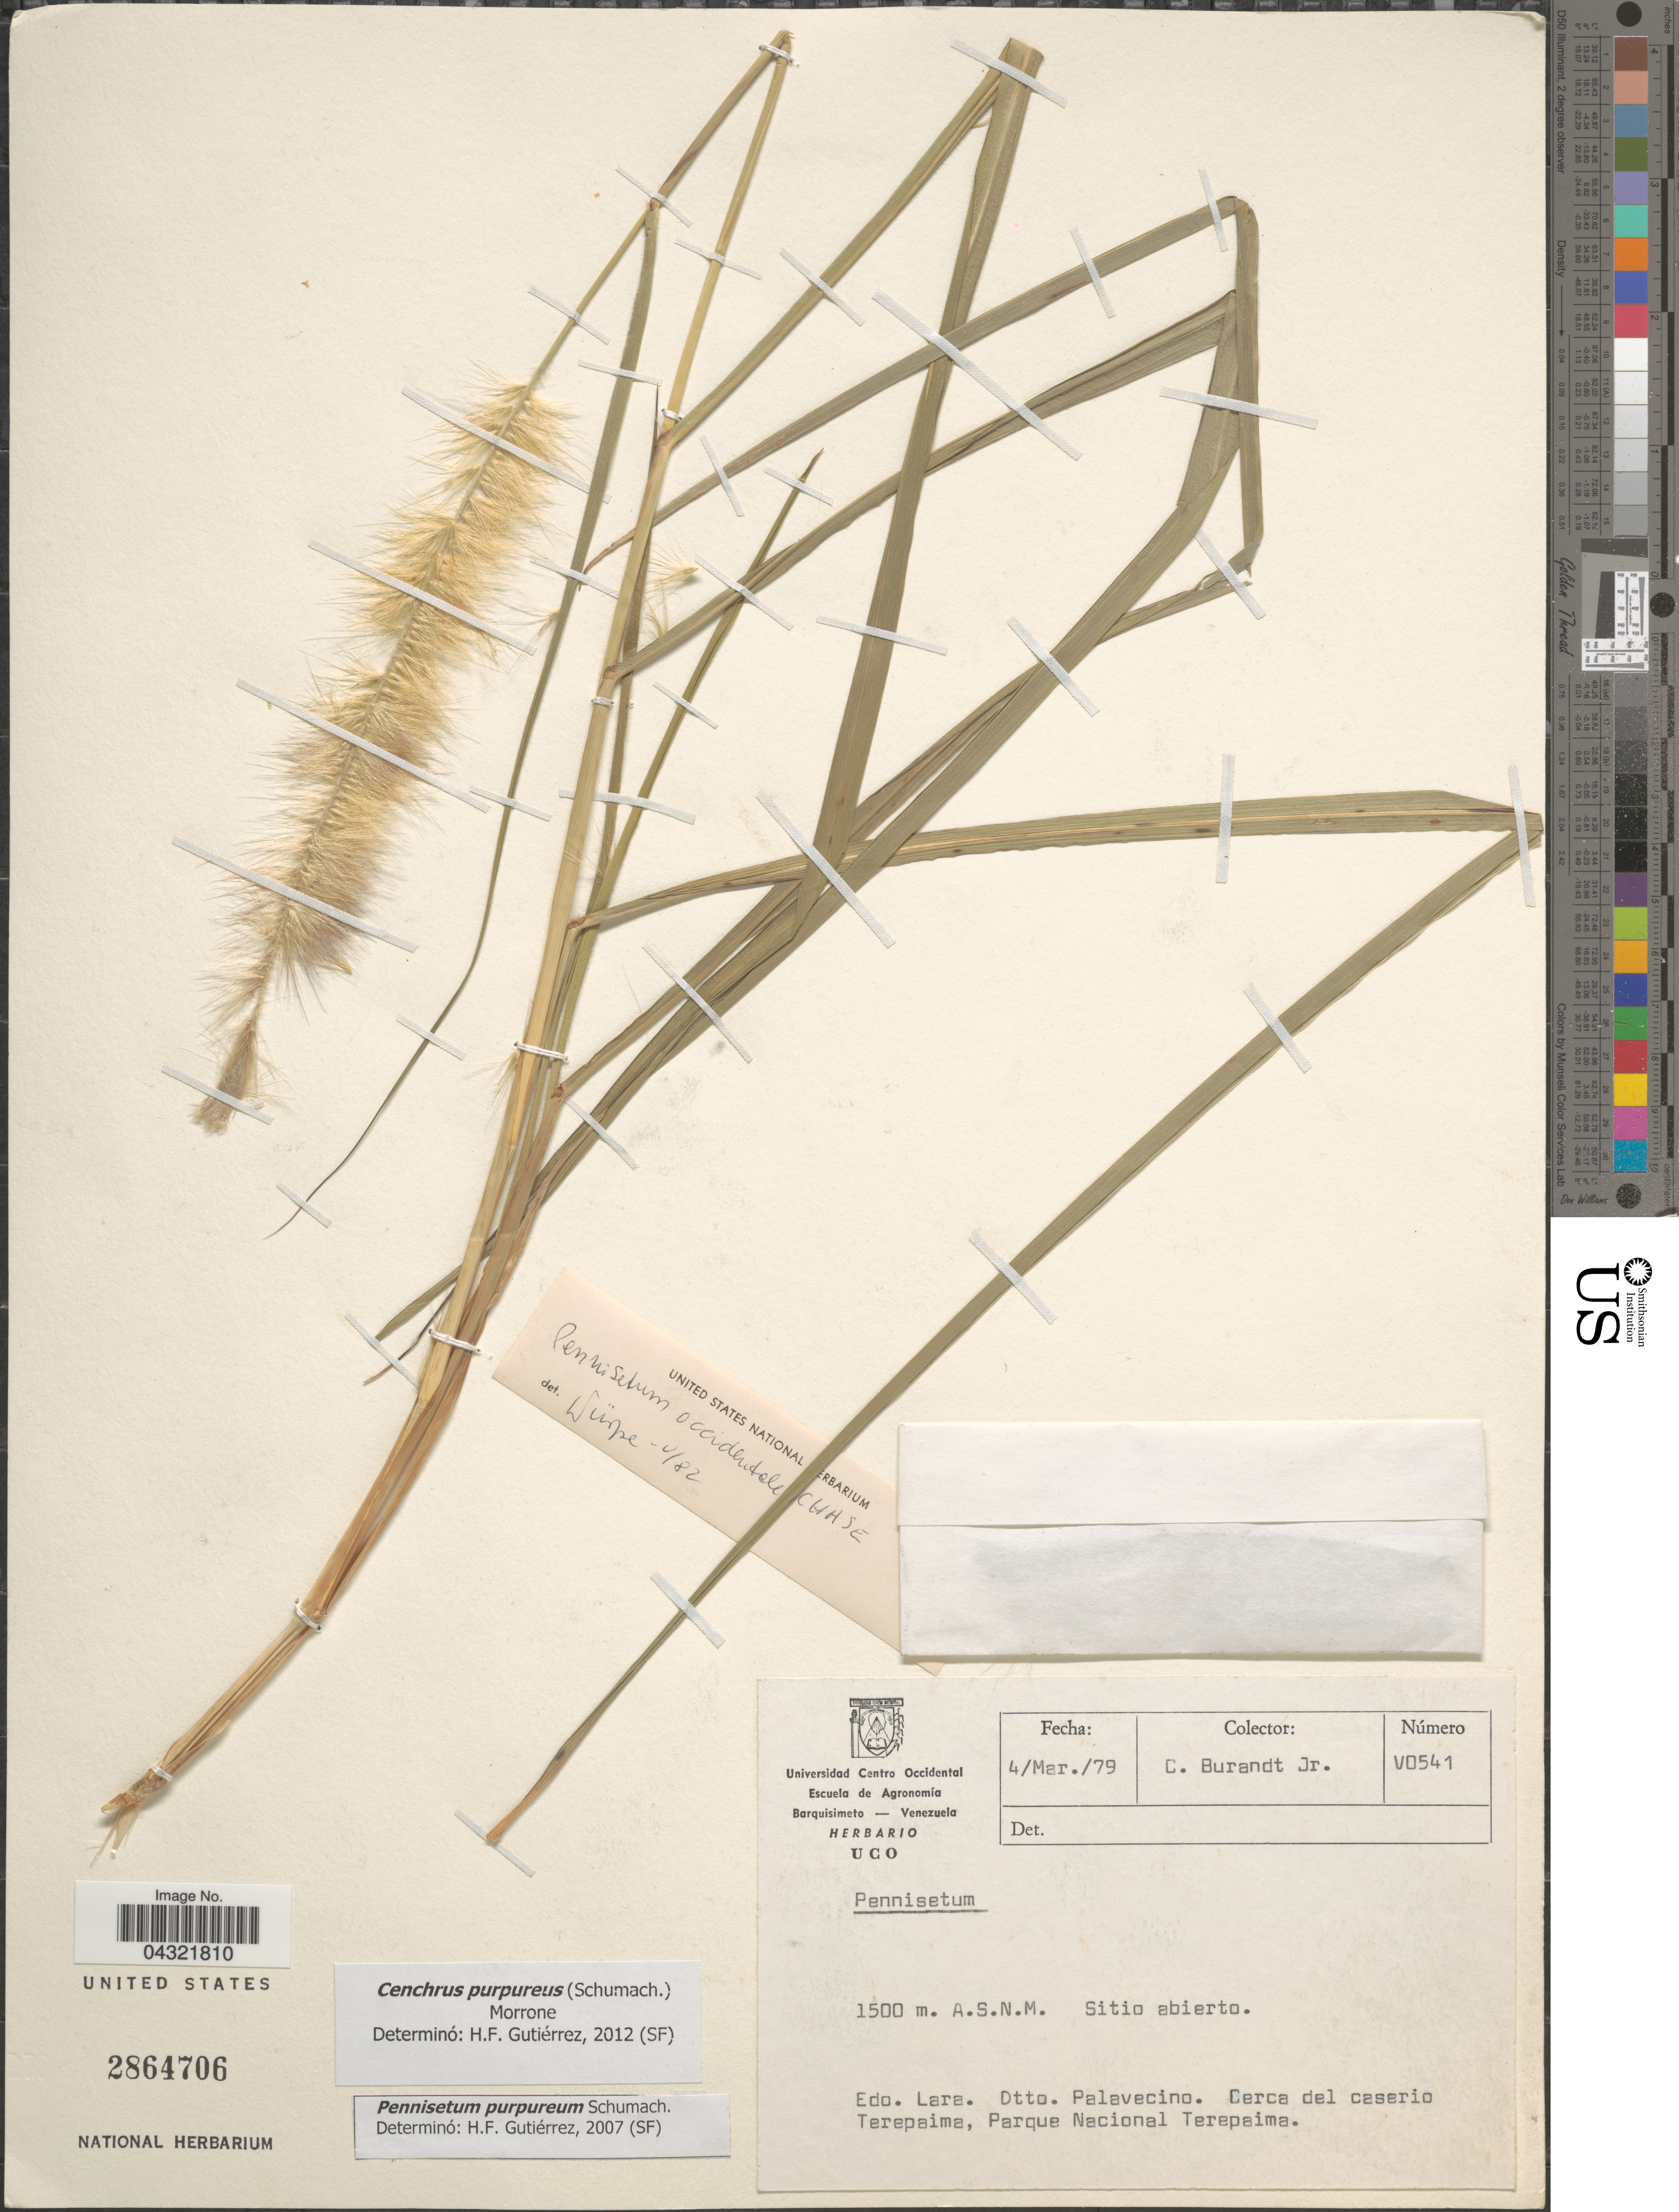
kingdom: Plantae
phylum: Tracheophyta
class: Liliopsida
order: Poales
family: Poaceae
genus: Cenchrus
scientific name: Cenchrus purpureus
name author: (Schumach.) Morrone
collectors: C. Burandt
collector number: V0541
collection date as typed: Transcribed d/m/y: 4/3/79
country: Venezuela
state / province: Lara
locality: Dtto. Palavecino. Cerca del caserio Terepaima, Parque Nacional Terepaima.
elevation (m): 1500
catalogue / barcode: US 2864706